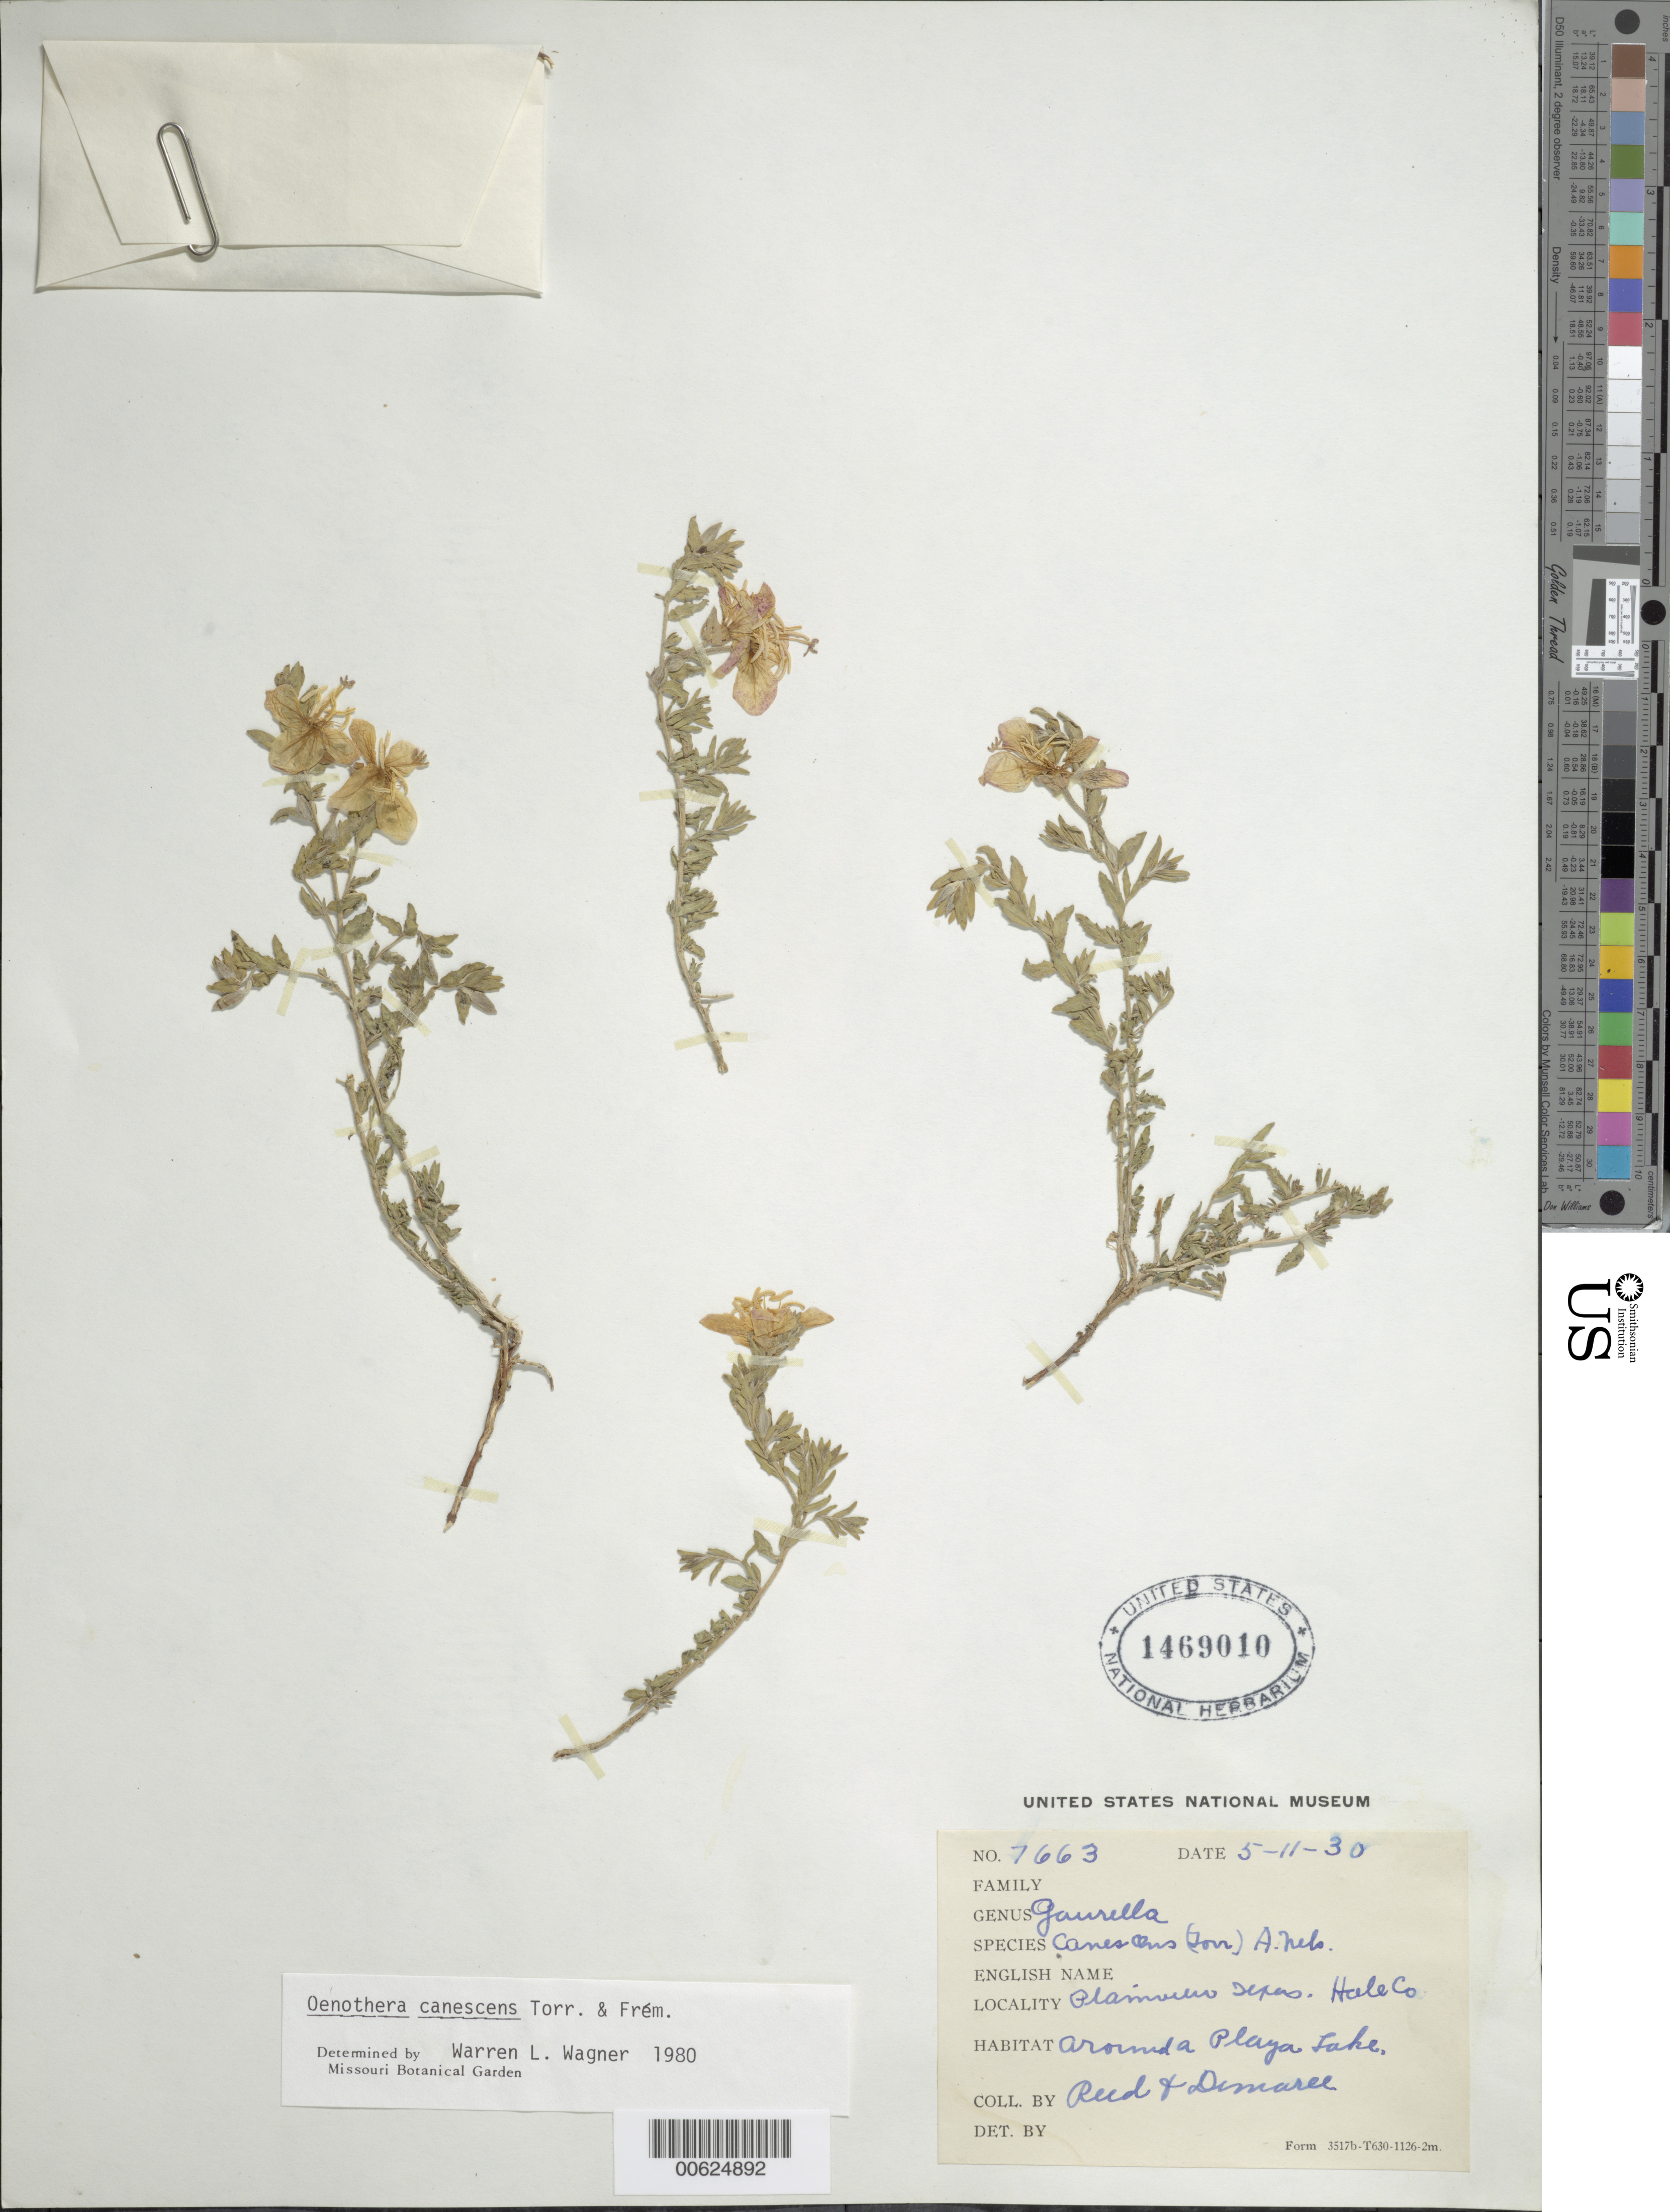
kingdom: Plantae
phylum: Tracheophyta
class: Magnoliopsida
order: Myrtales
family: Onagraceae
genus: Oenothera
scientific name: Oenothera canescens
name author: Torr. & Frém.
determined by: Wagner, W. L., (BOT), Smithsonian Institution - National Museum of Natural History (UNITED STATES)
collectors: E. Reed & -. Demaree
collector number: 7663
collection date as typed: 05 Nov 1930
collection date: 1930-11-05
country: United States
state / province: Texas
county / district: Hale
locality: Plainview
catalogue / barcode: US 1469010